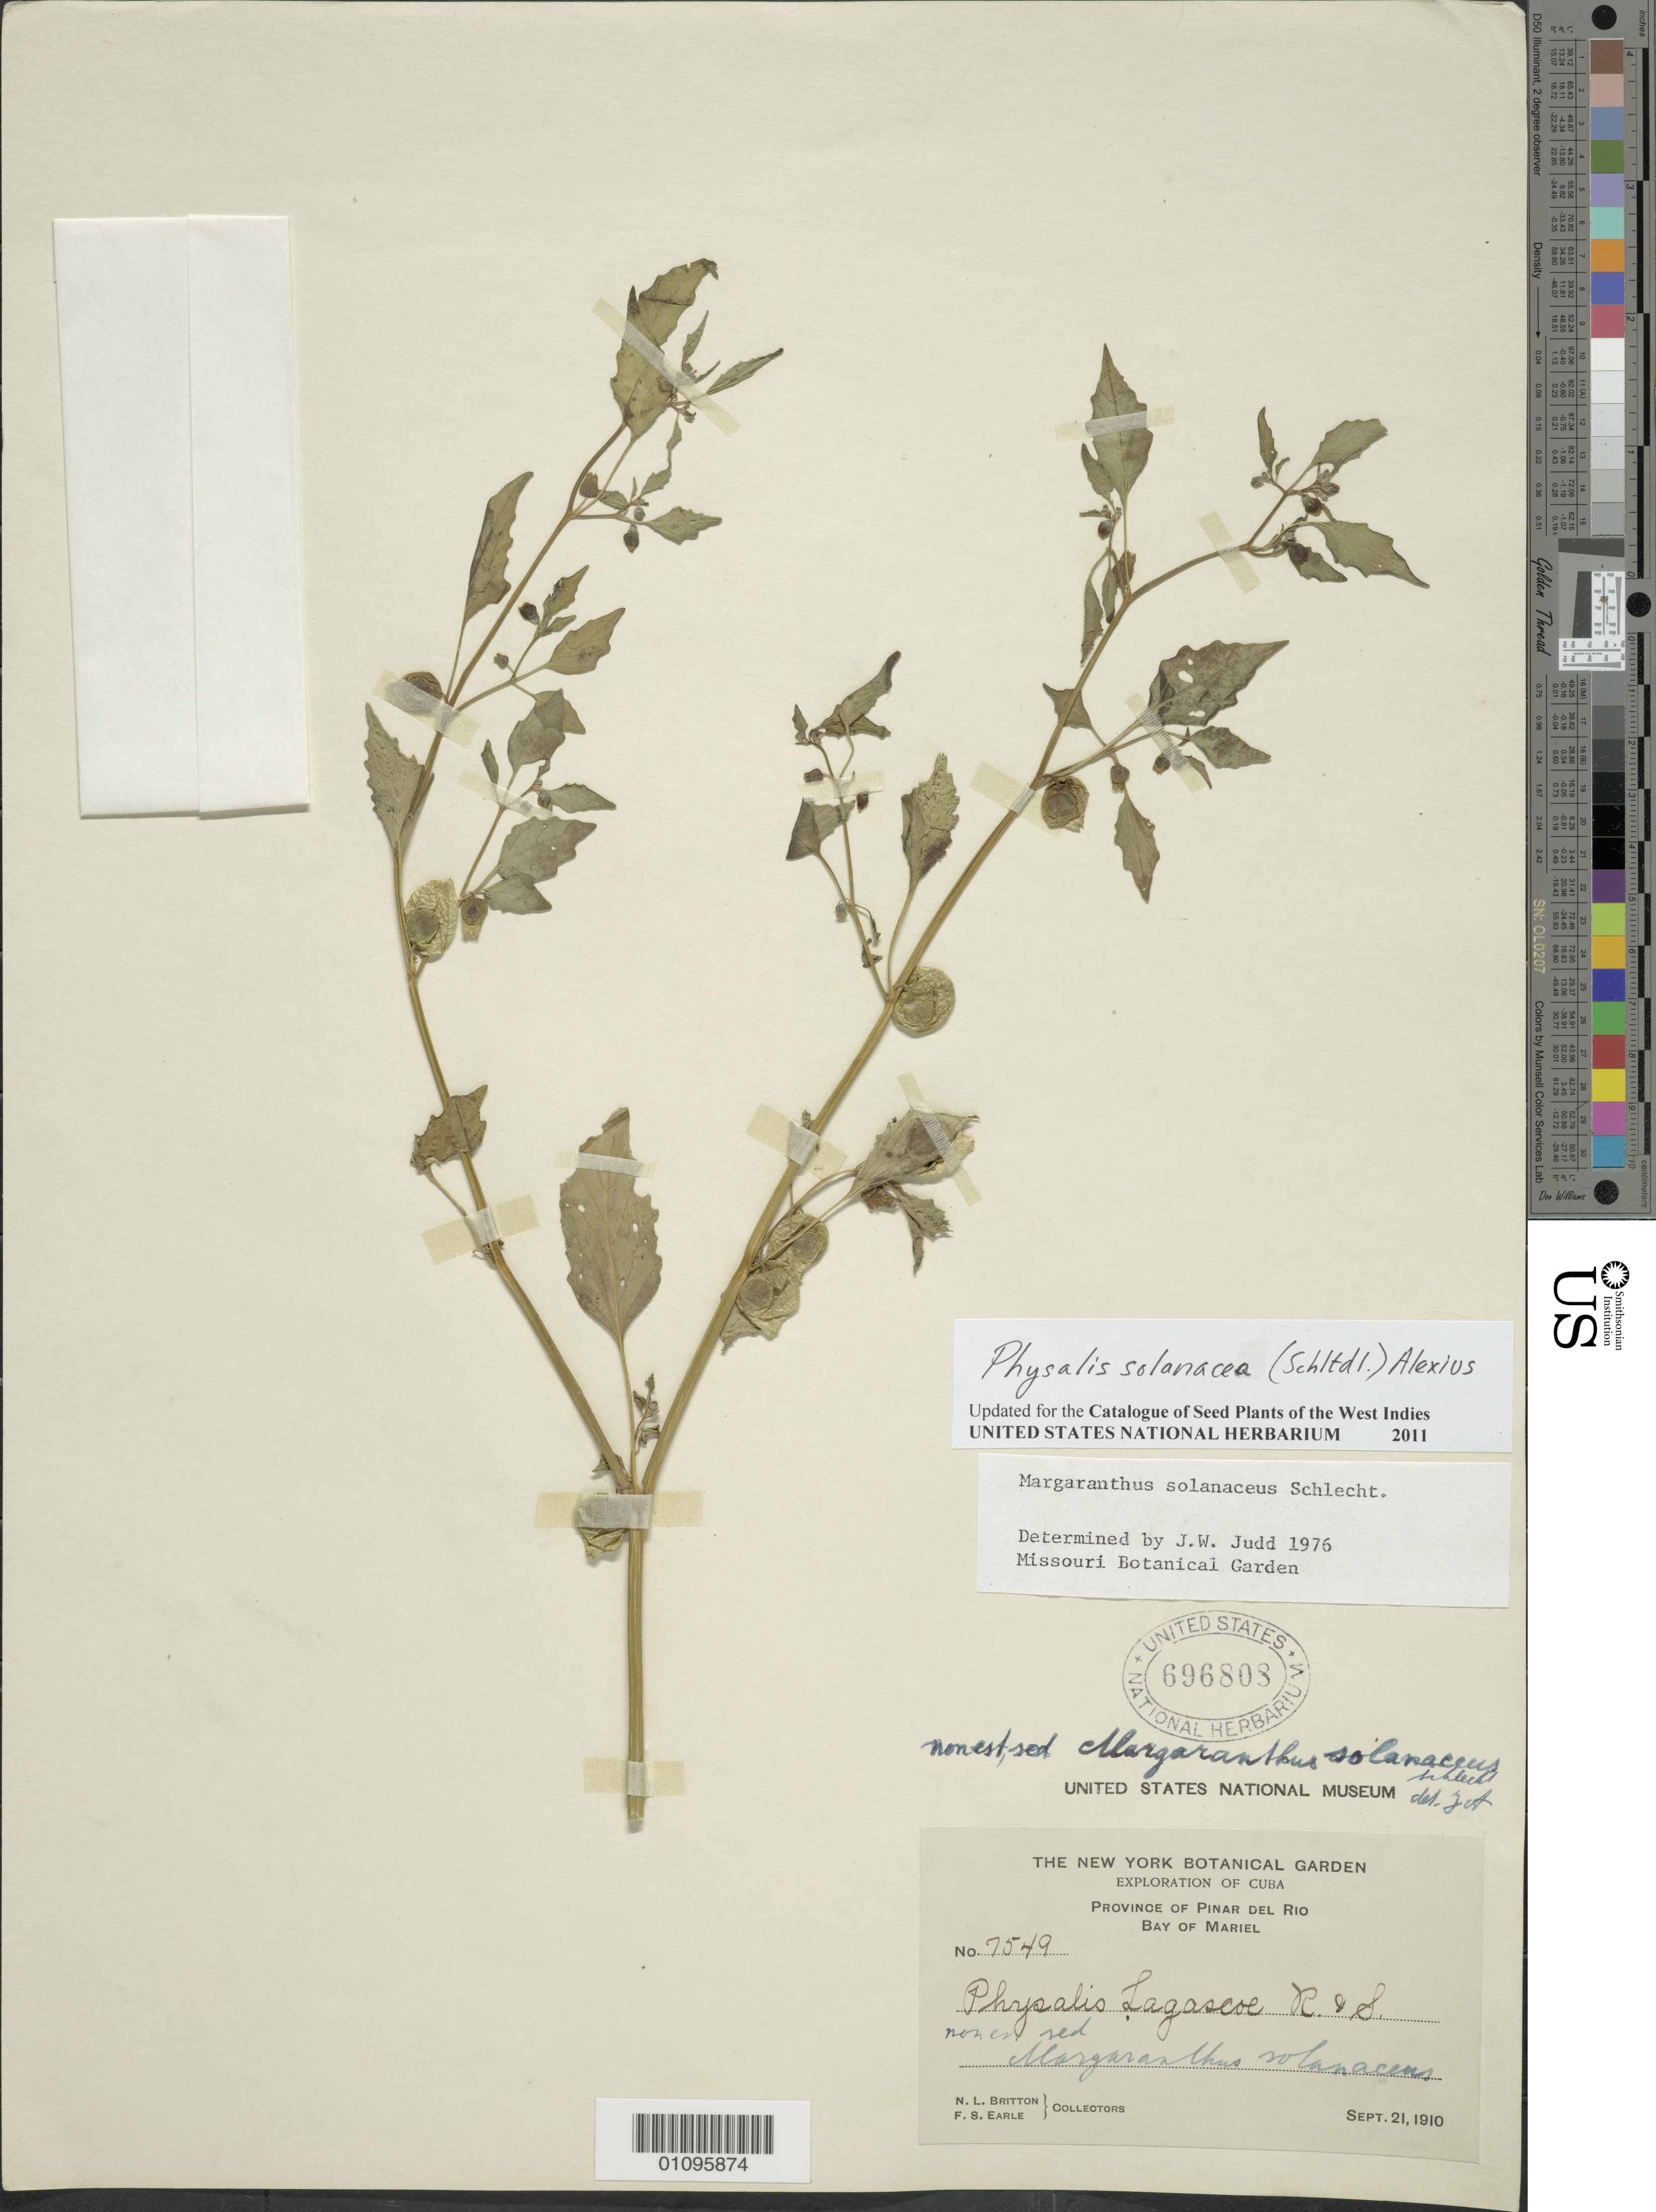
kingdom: Plantae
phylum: Tracheophyta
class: Magnoliopsida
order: Solanales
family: Solanaceae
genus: Physalis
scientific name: Physalis solanacea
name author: (Schltdl.) Axelius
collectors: N. Britton & F. S. Earle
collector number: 7549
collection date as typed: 21 Sep 1910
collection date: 1910-09-21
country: Cuba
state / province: Pinar del Río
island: Cuba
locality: Bay of Mariel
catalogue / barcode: US 696808